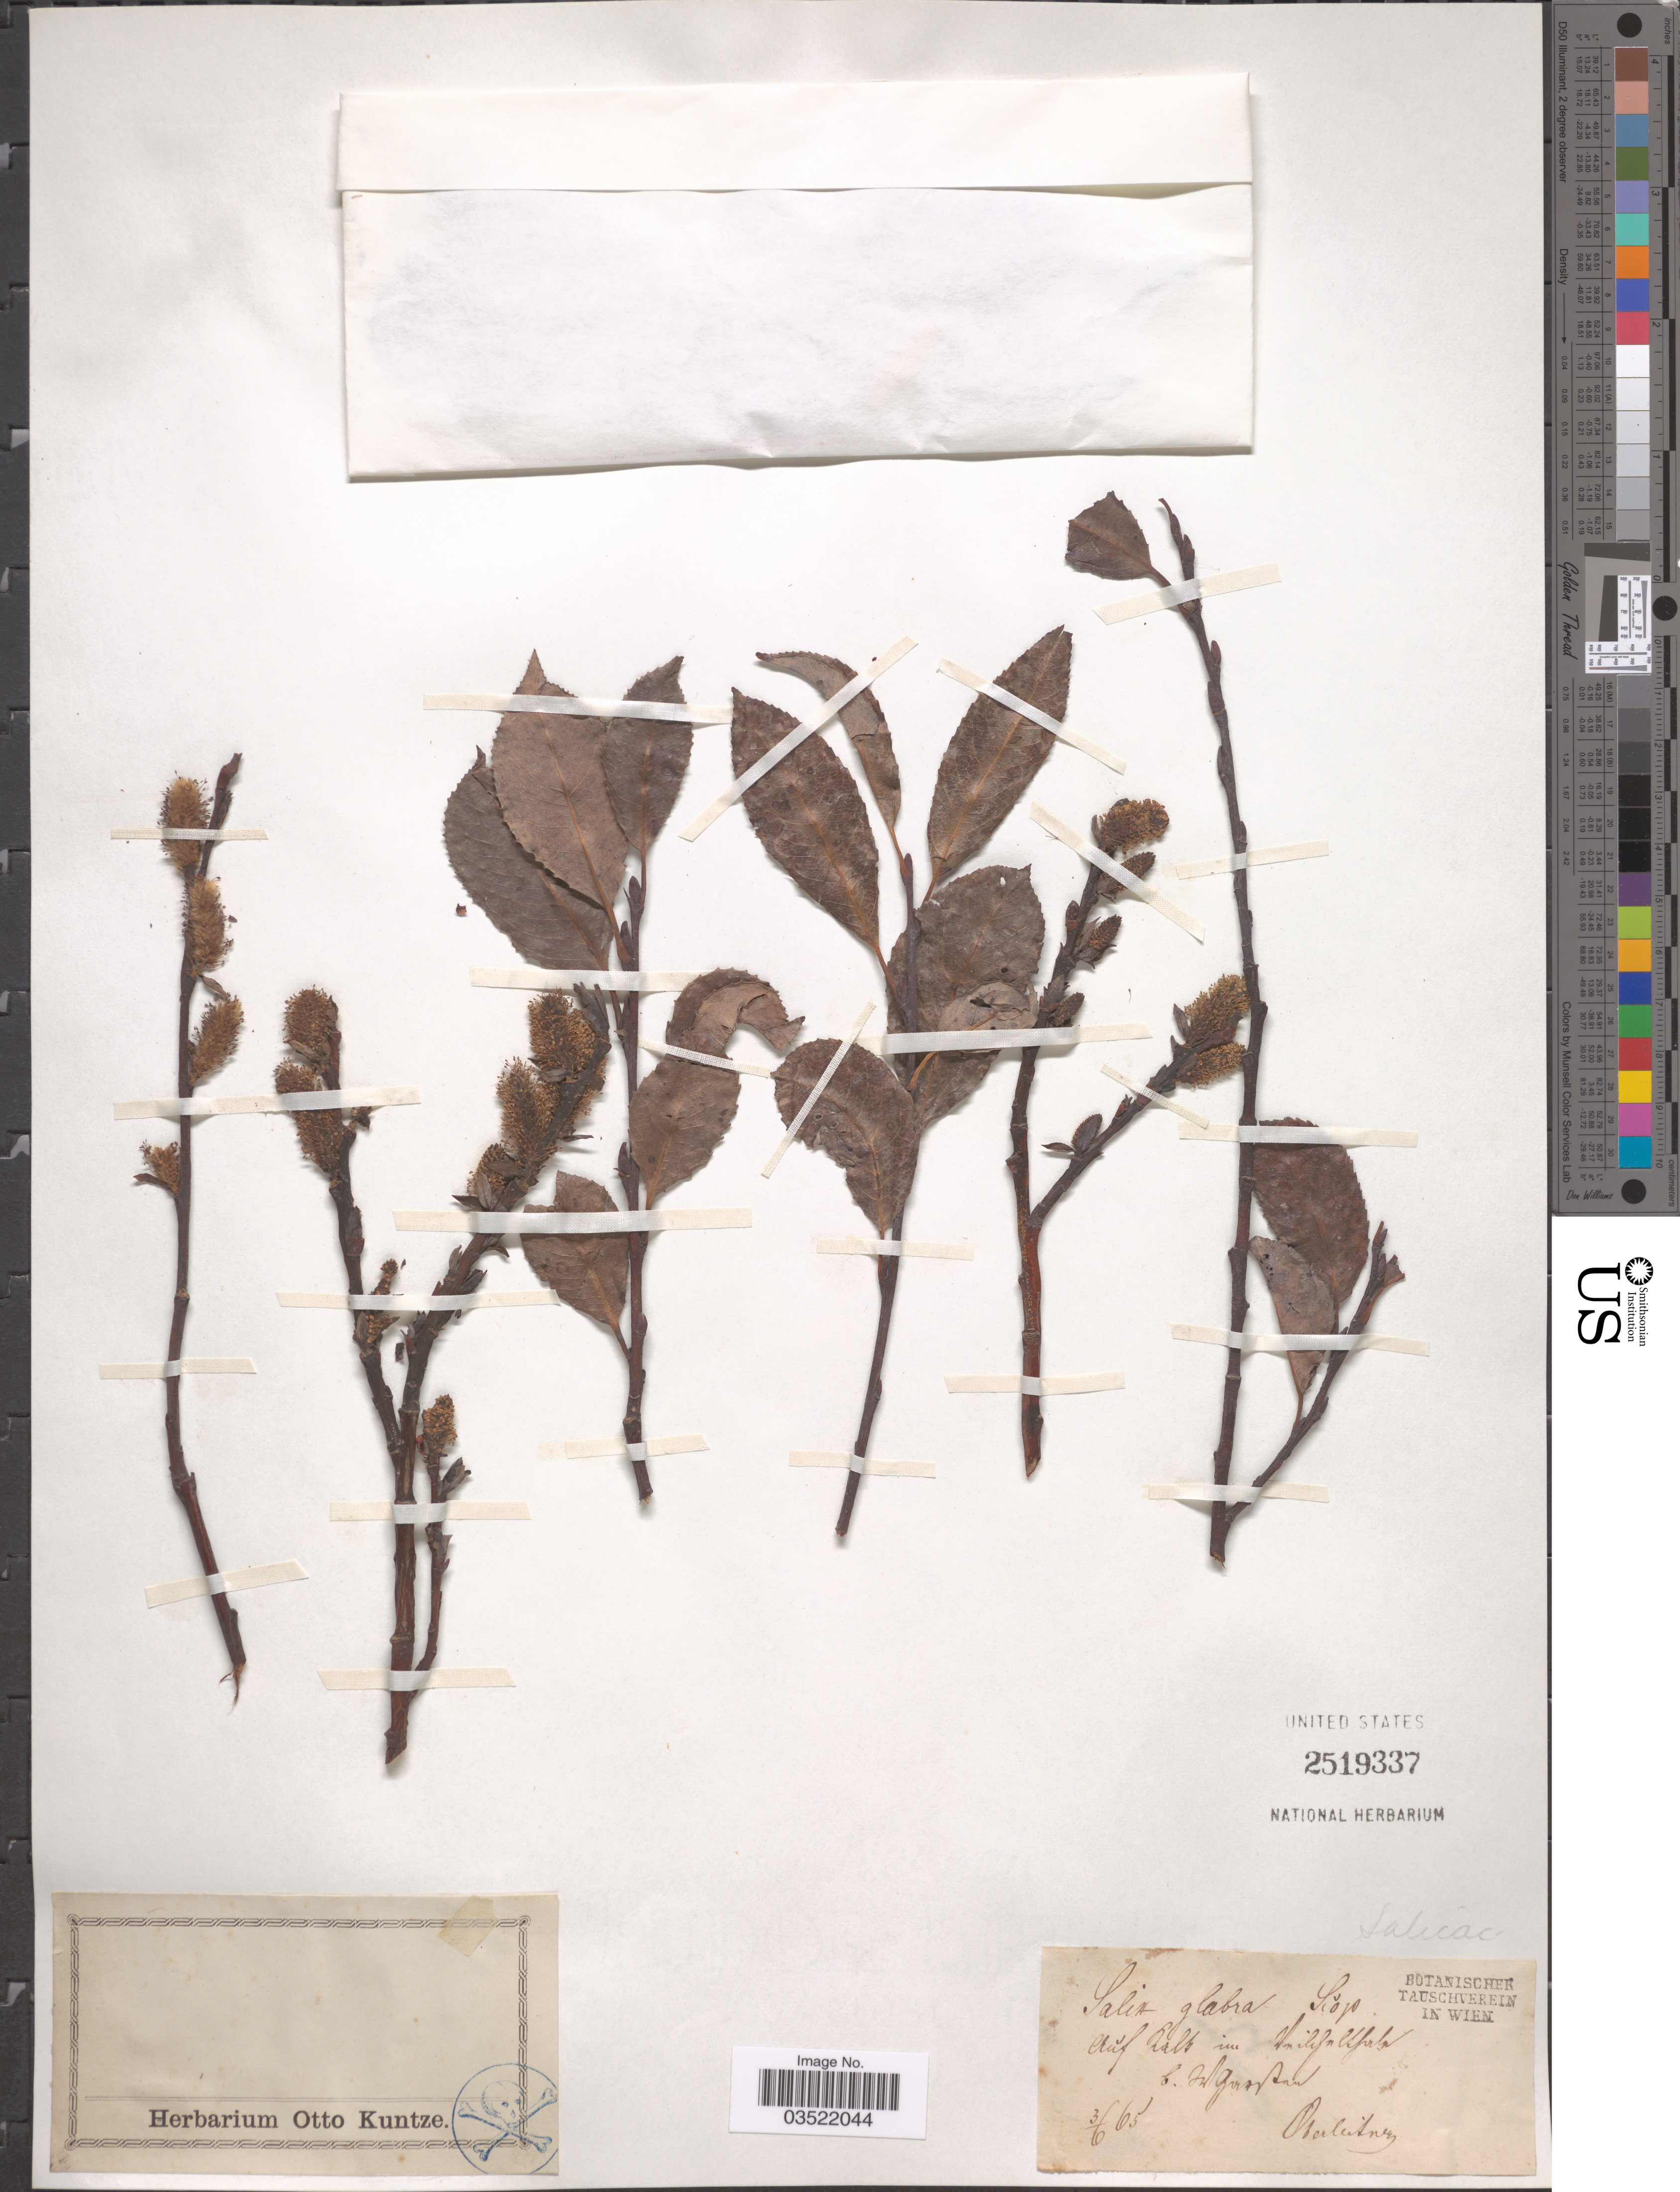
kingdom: Plantae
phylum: Tracheophyta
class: Magnoliopsida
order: Malpighiales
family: Salicaceae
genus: Salix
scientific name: Salix glabra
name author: Scop.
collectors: C.E.O. Kuntze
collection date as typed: Transcribed d/m/y: 3/6/65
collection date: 1865-06-03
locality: Oberleitnerz [interpreted]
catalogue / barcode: US 2519337